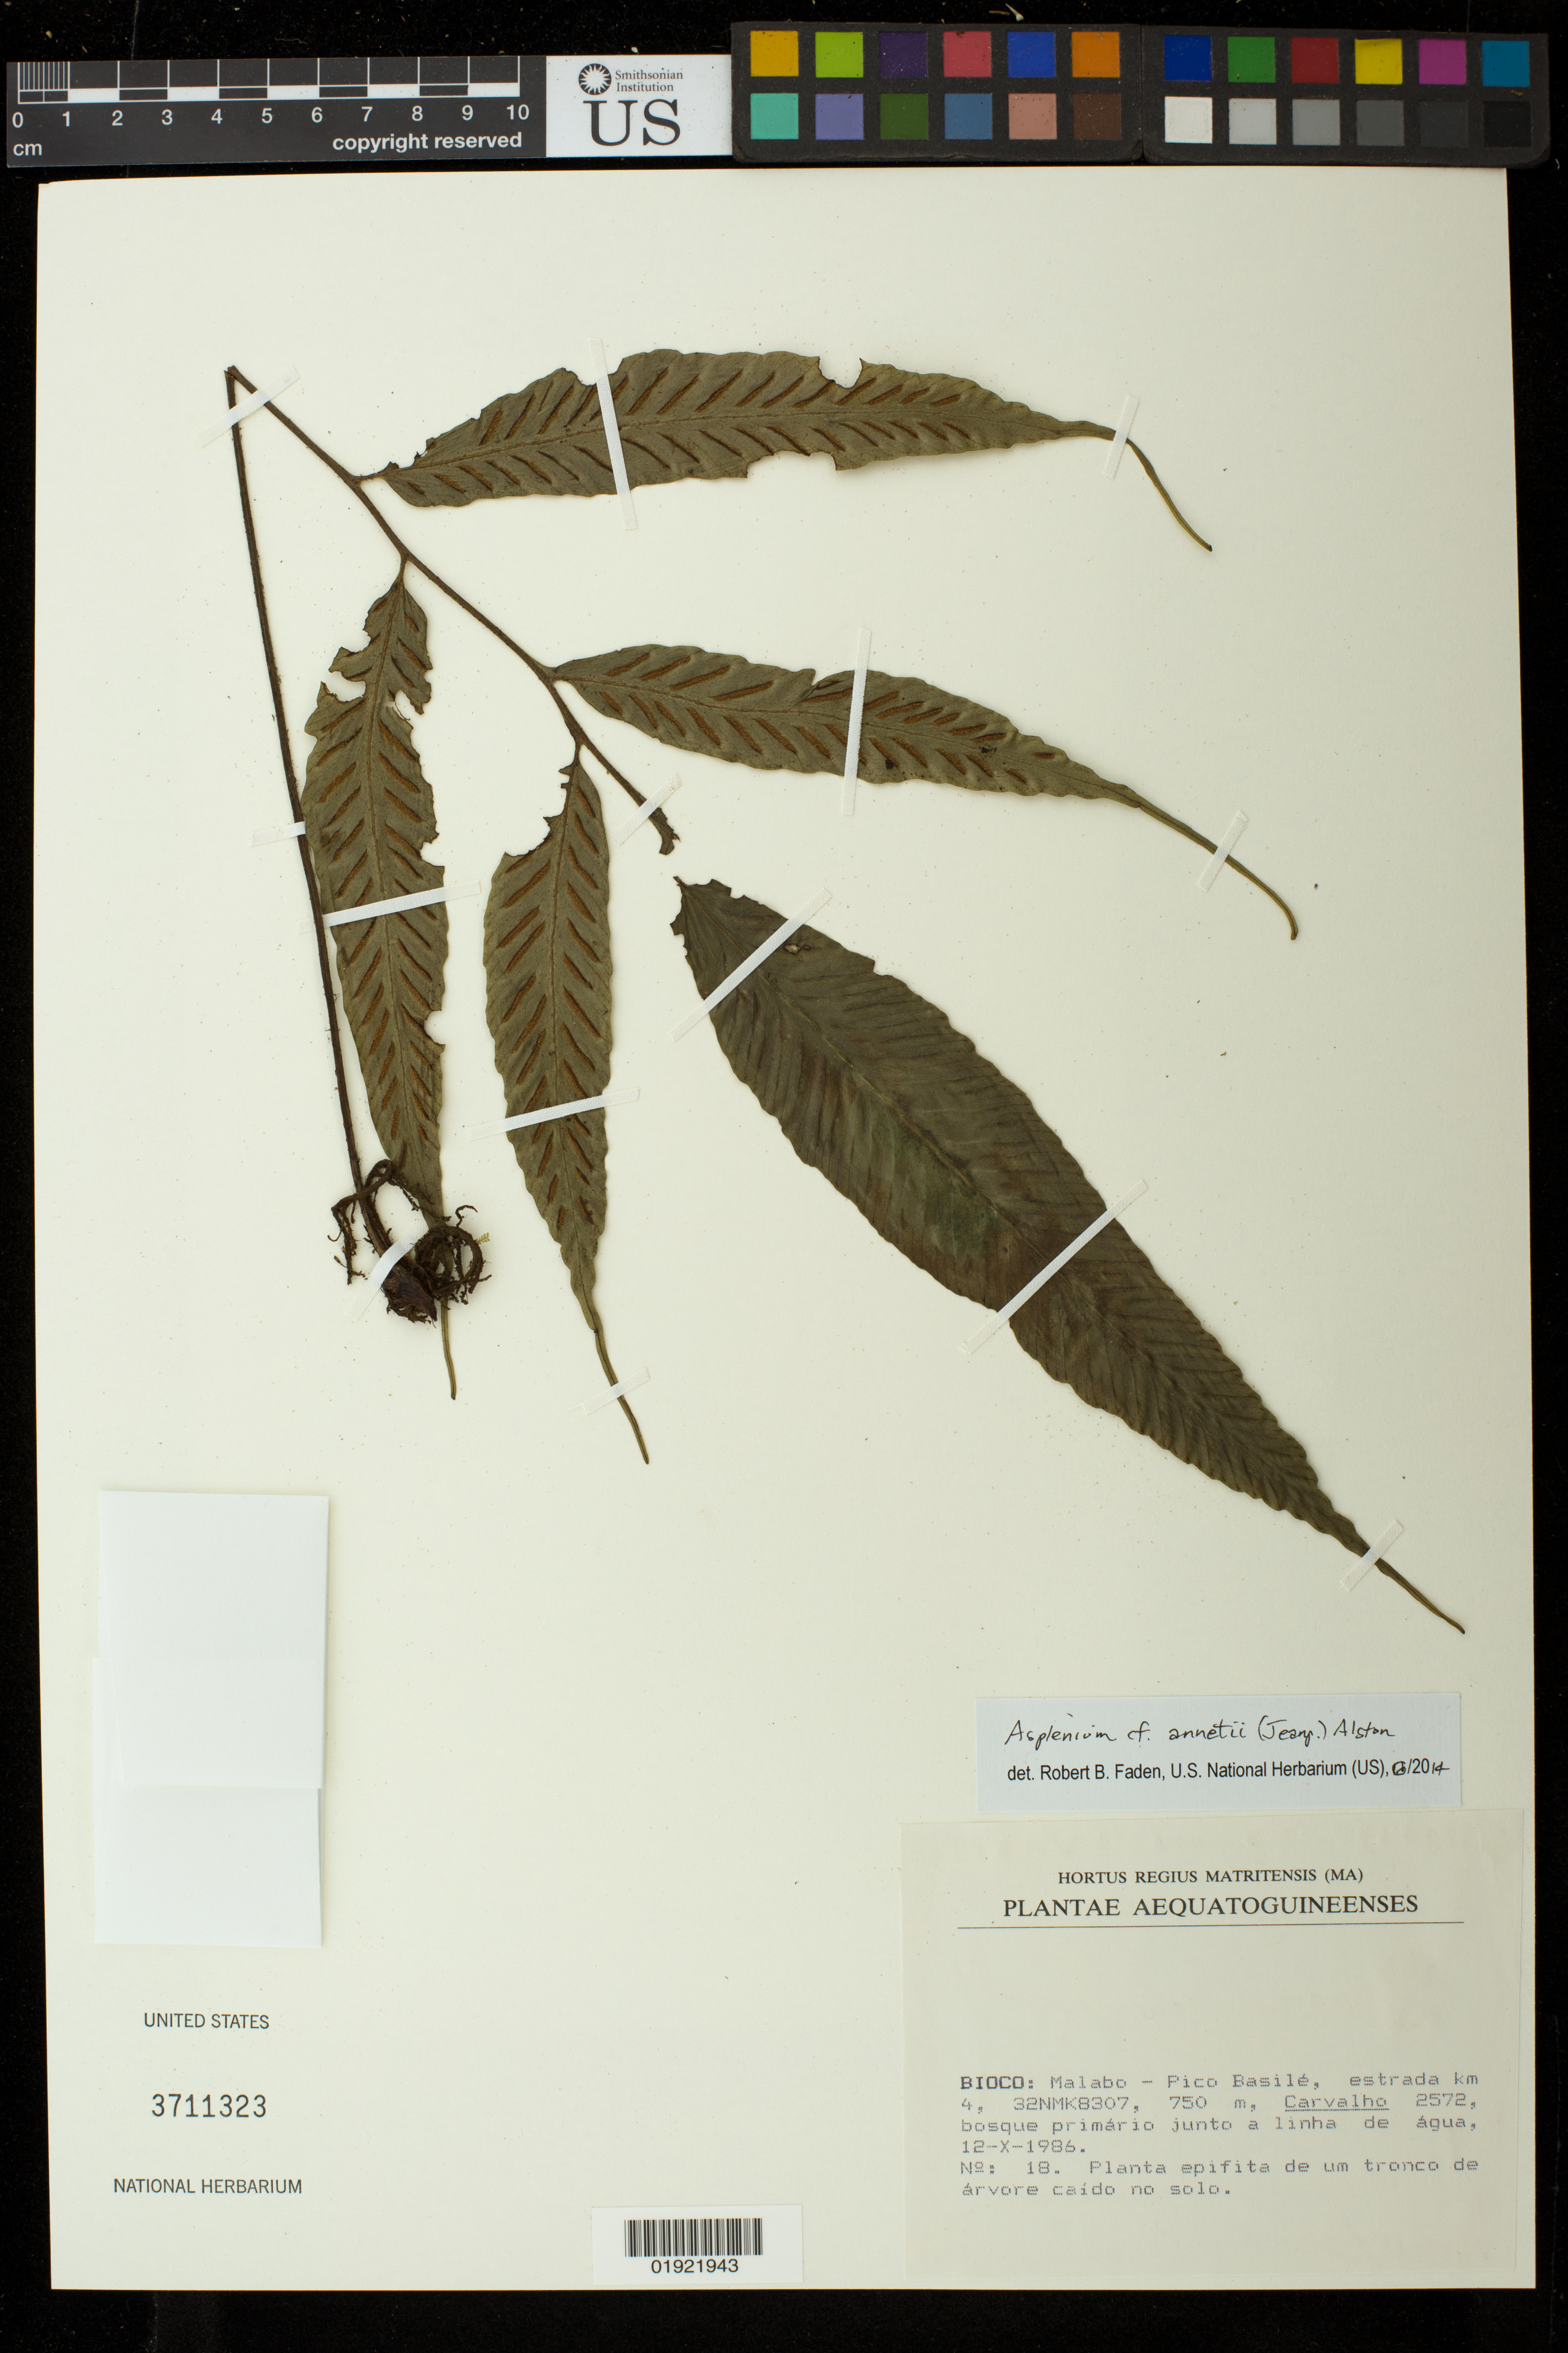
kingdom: Plantae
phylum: Tracheophyta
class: Polypodiopsida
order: Polypodiales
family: Aspleniaceae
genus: Asplenium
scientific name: Asplenium annetii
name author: (Jeanp.) Alston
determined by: Faden, Robert B., (US), Smithsonian Institution - National Museum of Natural History (UNITED STATES)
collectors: Carvalho, --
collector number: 2572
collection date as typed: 12-X-1986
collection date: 1986-10-12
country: Equatorial Guinea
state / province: Bioko Norte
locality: Malabo-Pico Basile, estrada km 4, 32NMK8307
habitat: bosque primario junto a linha de agua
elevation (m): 750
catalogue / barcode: US 3711323